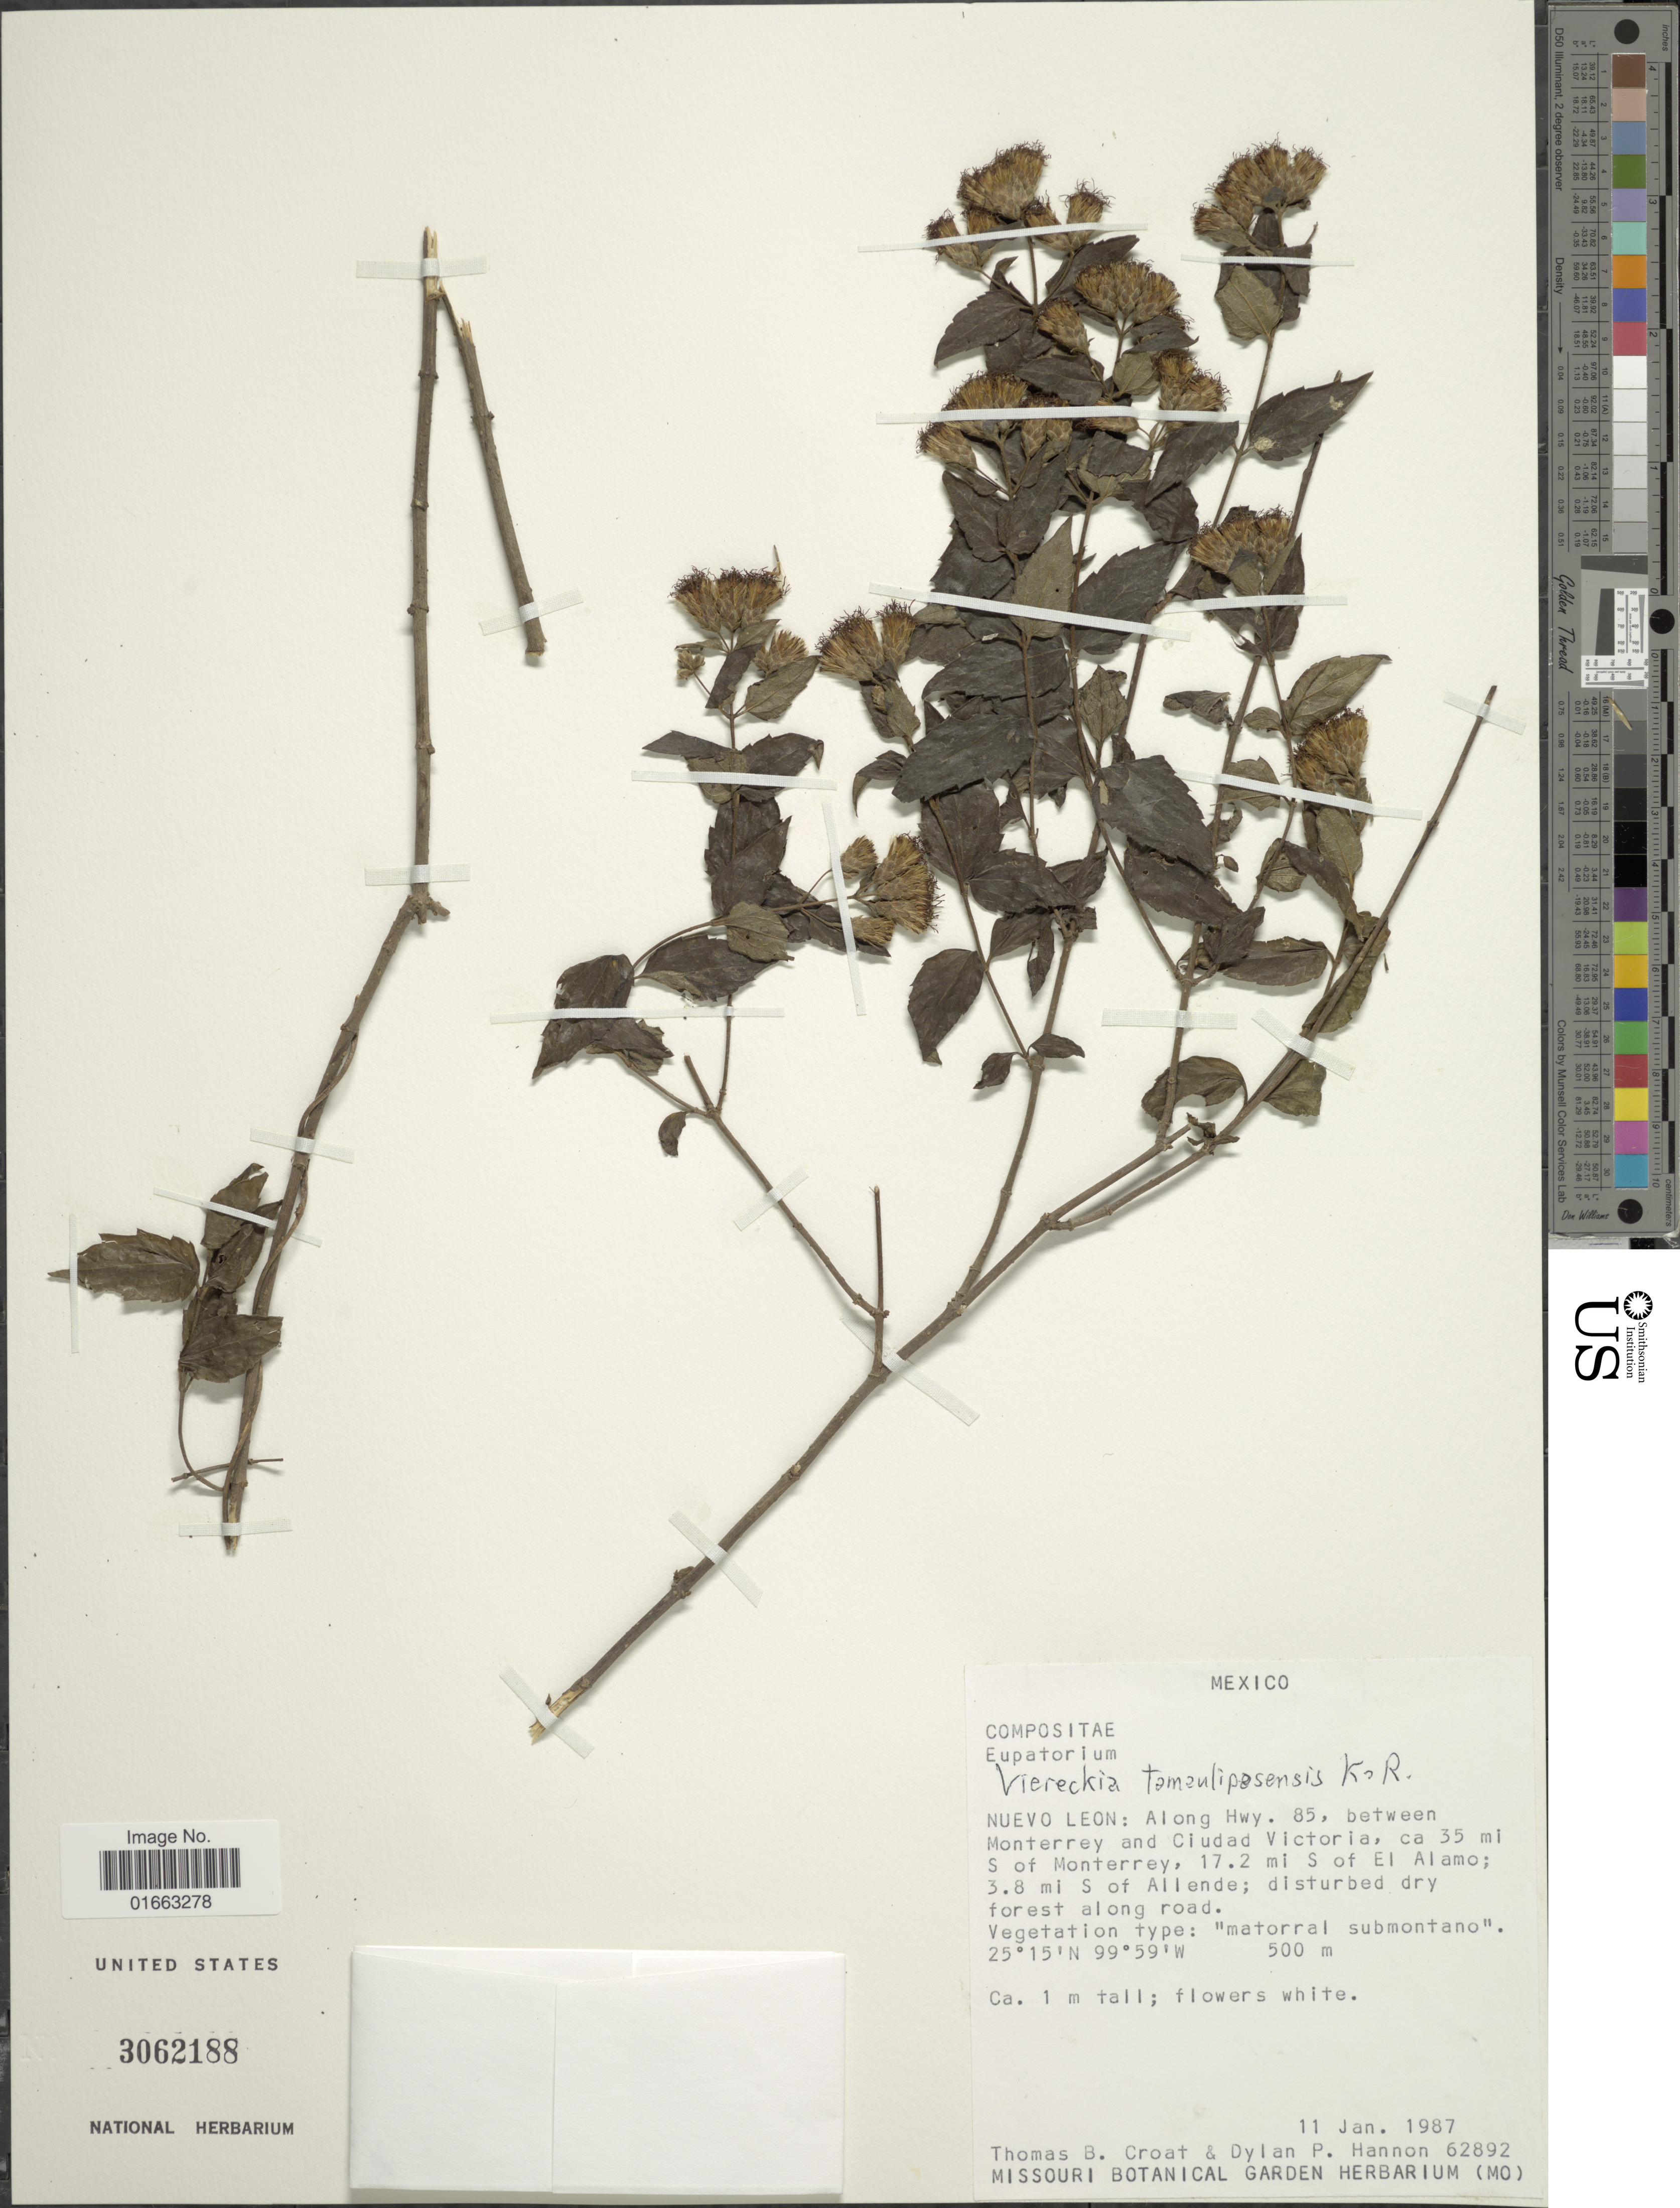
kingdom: Plantae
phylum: Tracheophyta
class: Magnoliopsida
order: Asterales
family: Asteraceae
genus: Viereckia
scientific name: Viereckia tamaulipasensis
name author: R.M. King & H. Rob.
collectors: T. B. Croat & D. Hannon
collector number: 62892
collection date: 1987-01-11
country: Mexico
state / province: Nuevo León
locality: Along Hwy. 85m between Monterrey and Ciudad Victoria, ca 35 mi S of Monterrey, 17.2 mi S of El Alamo; 3.8 mi S of Allende; disturbed dry forest along road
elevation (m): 500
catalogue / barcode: US 3062188